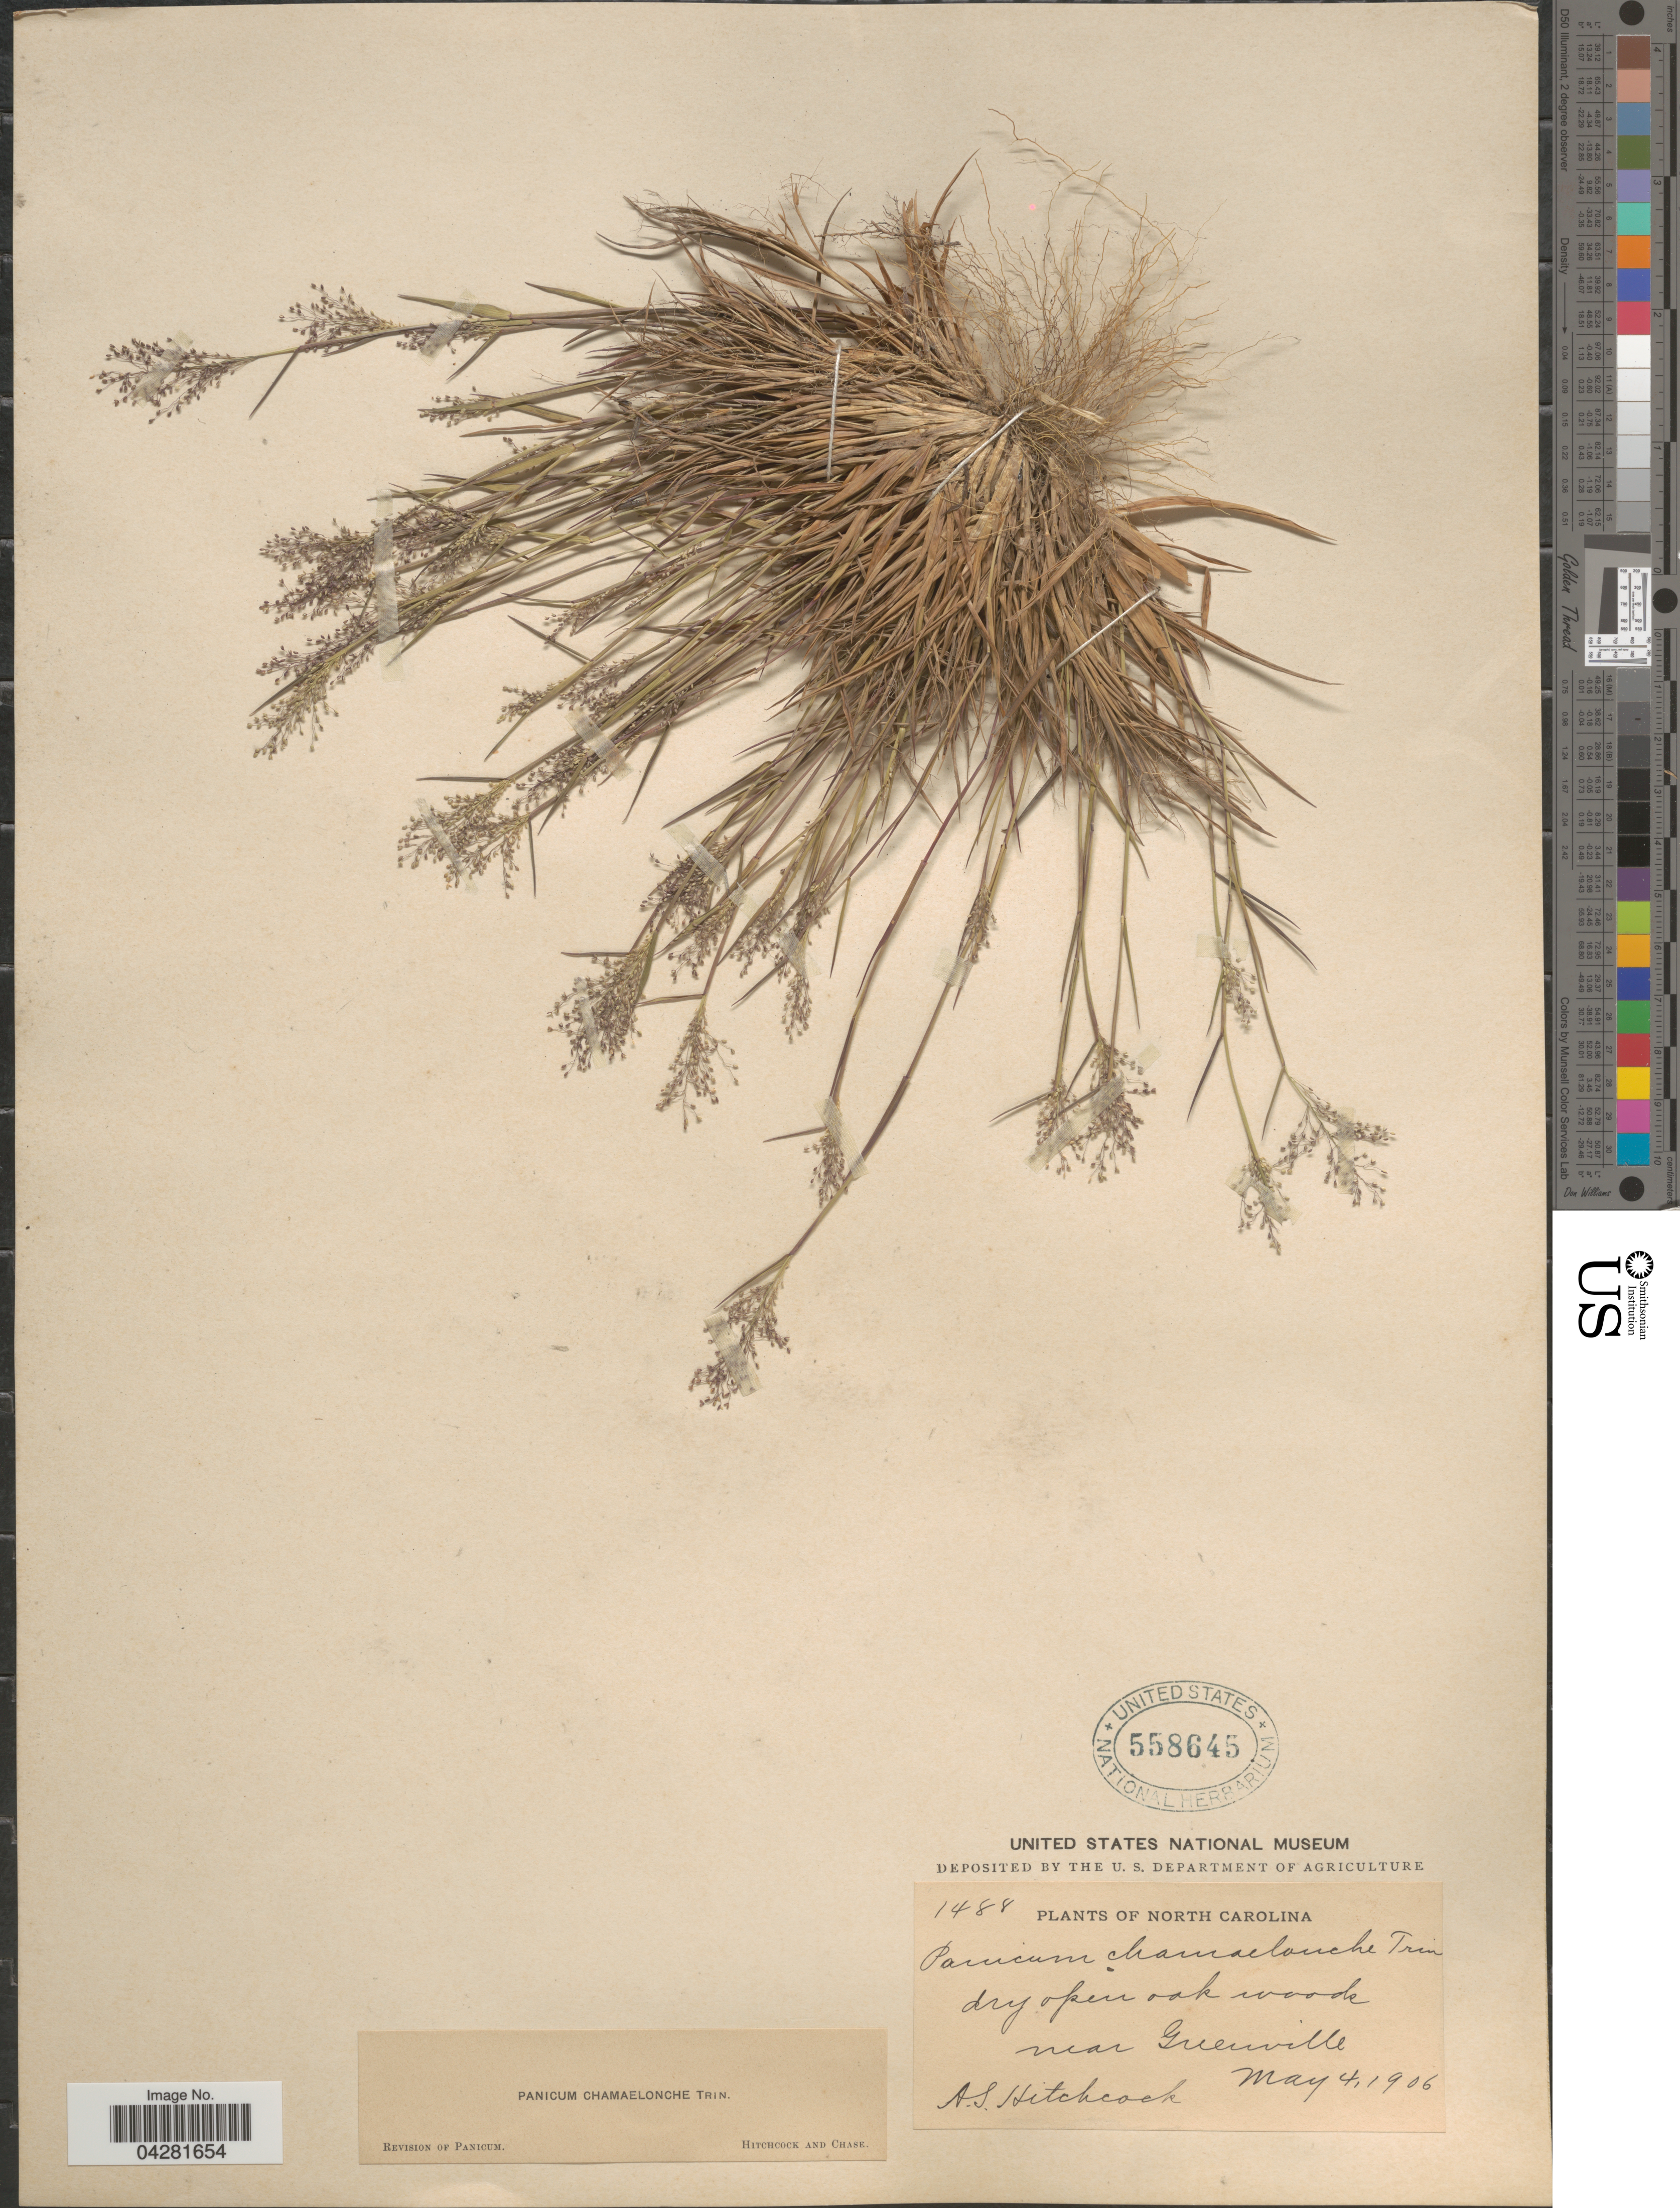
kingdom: Plantae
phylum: Tracheophyta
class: Liliopsida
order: Poales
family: Poaceae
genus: Dichanthelium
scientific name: Dichanthelium ensifolium var. ensifolium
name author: (Baldwin ex Elliot) Gould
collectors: A. S. Hitchcock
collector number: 1484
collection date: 1906-05-04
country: United States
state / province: North Carolina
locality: Dry open oak woods near Greenville.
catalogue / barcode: US 558645